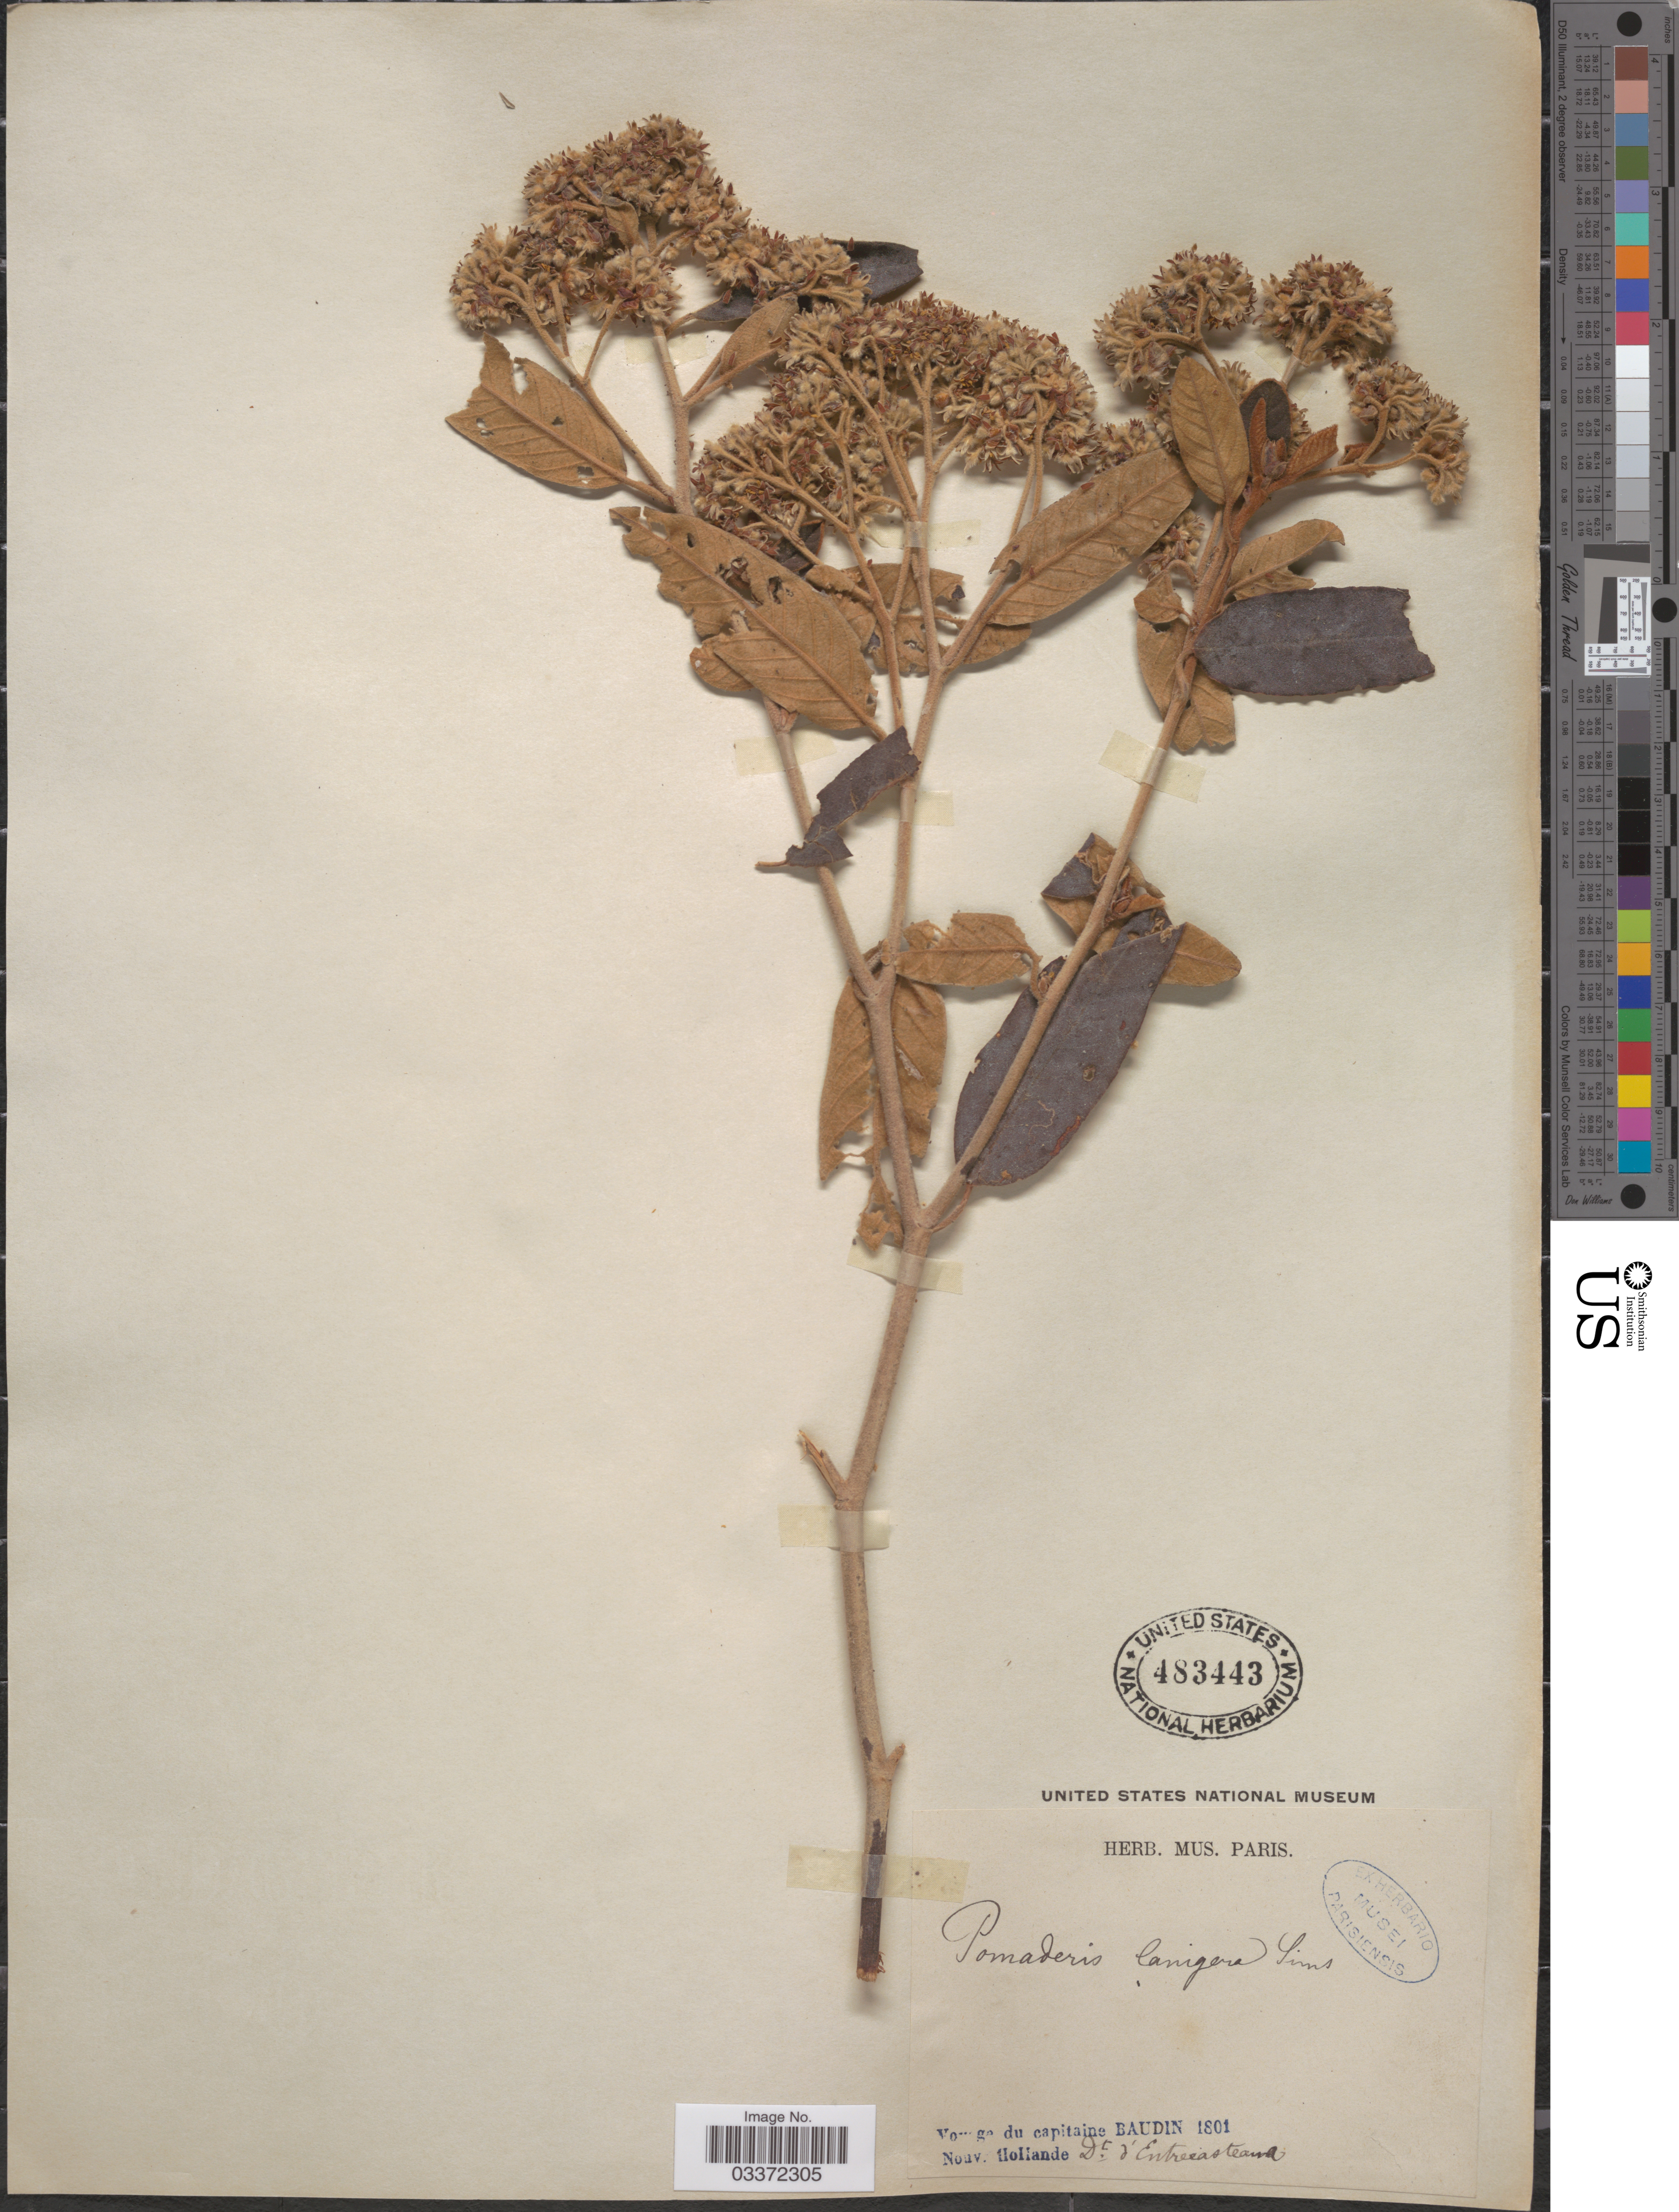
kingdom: Plantae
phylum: Tracheophyta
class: Magnoliopsida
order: Rosales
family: Rhamnaceae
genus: Pomaderris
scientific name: Pomaderris lanigera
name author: (Andrews) Sims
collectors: T. Baudin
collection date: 1801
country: Australia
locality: Nouv. Hollande, Dt. d'Entreasteand [interpreted].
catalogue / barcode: US 483443